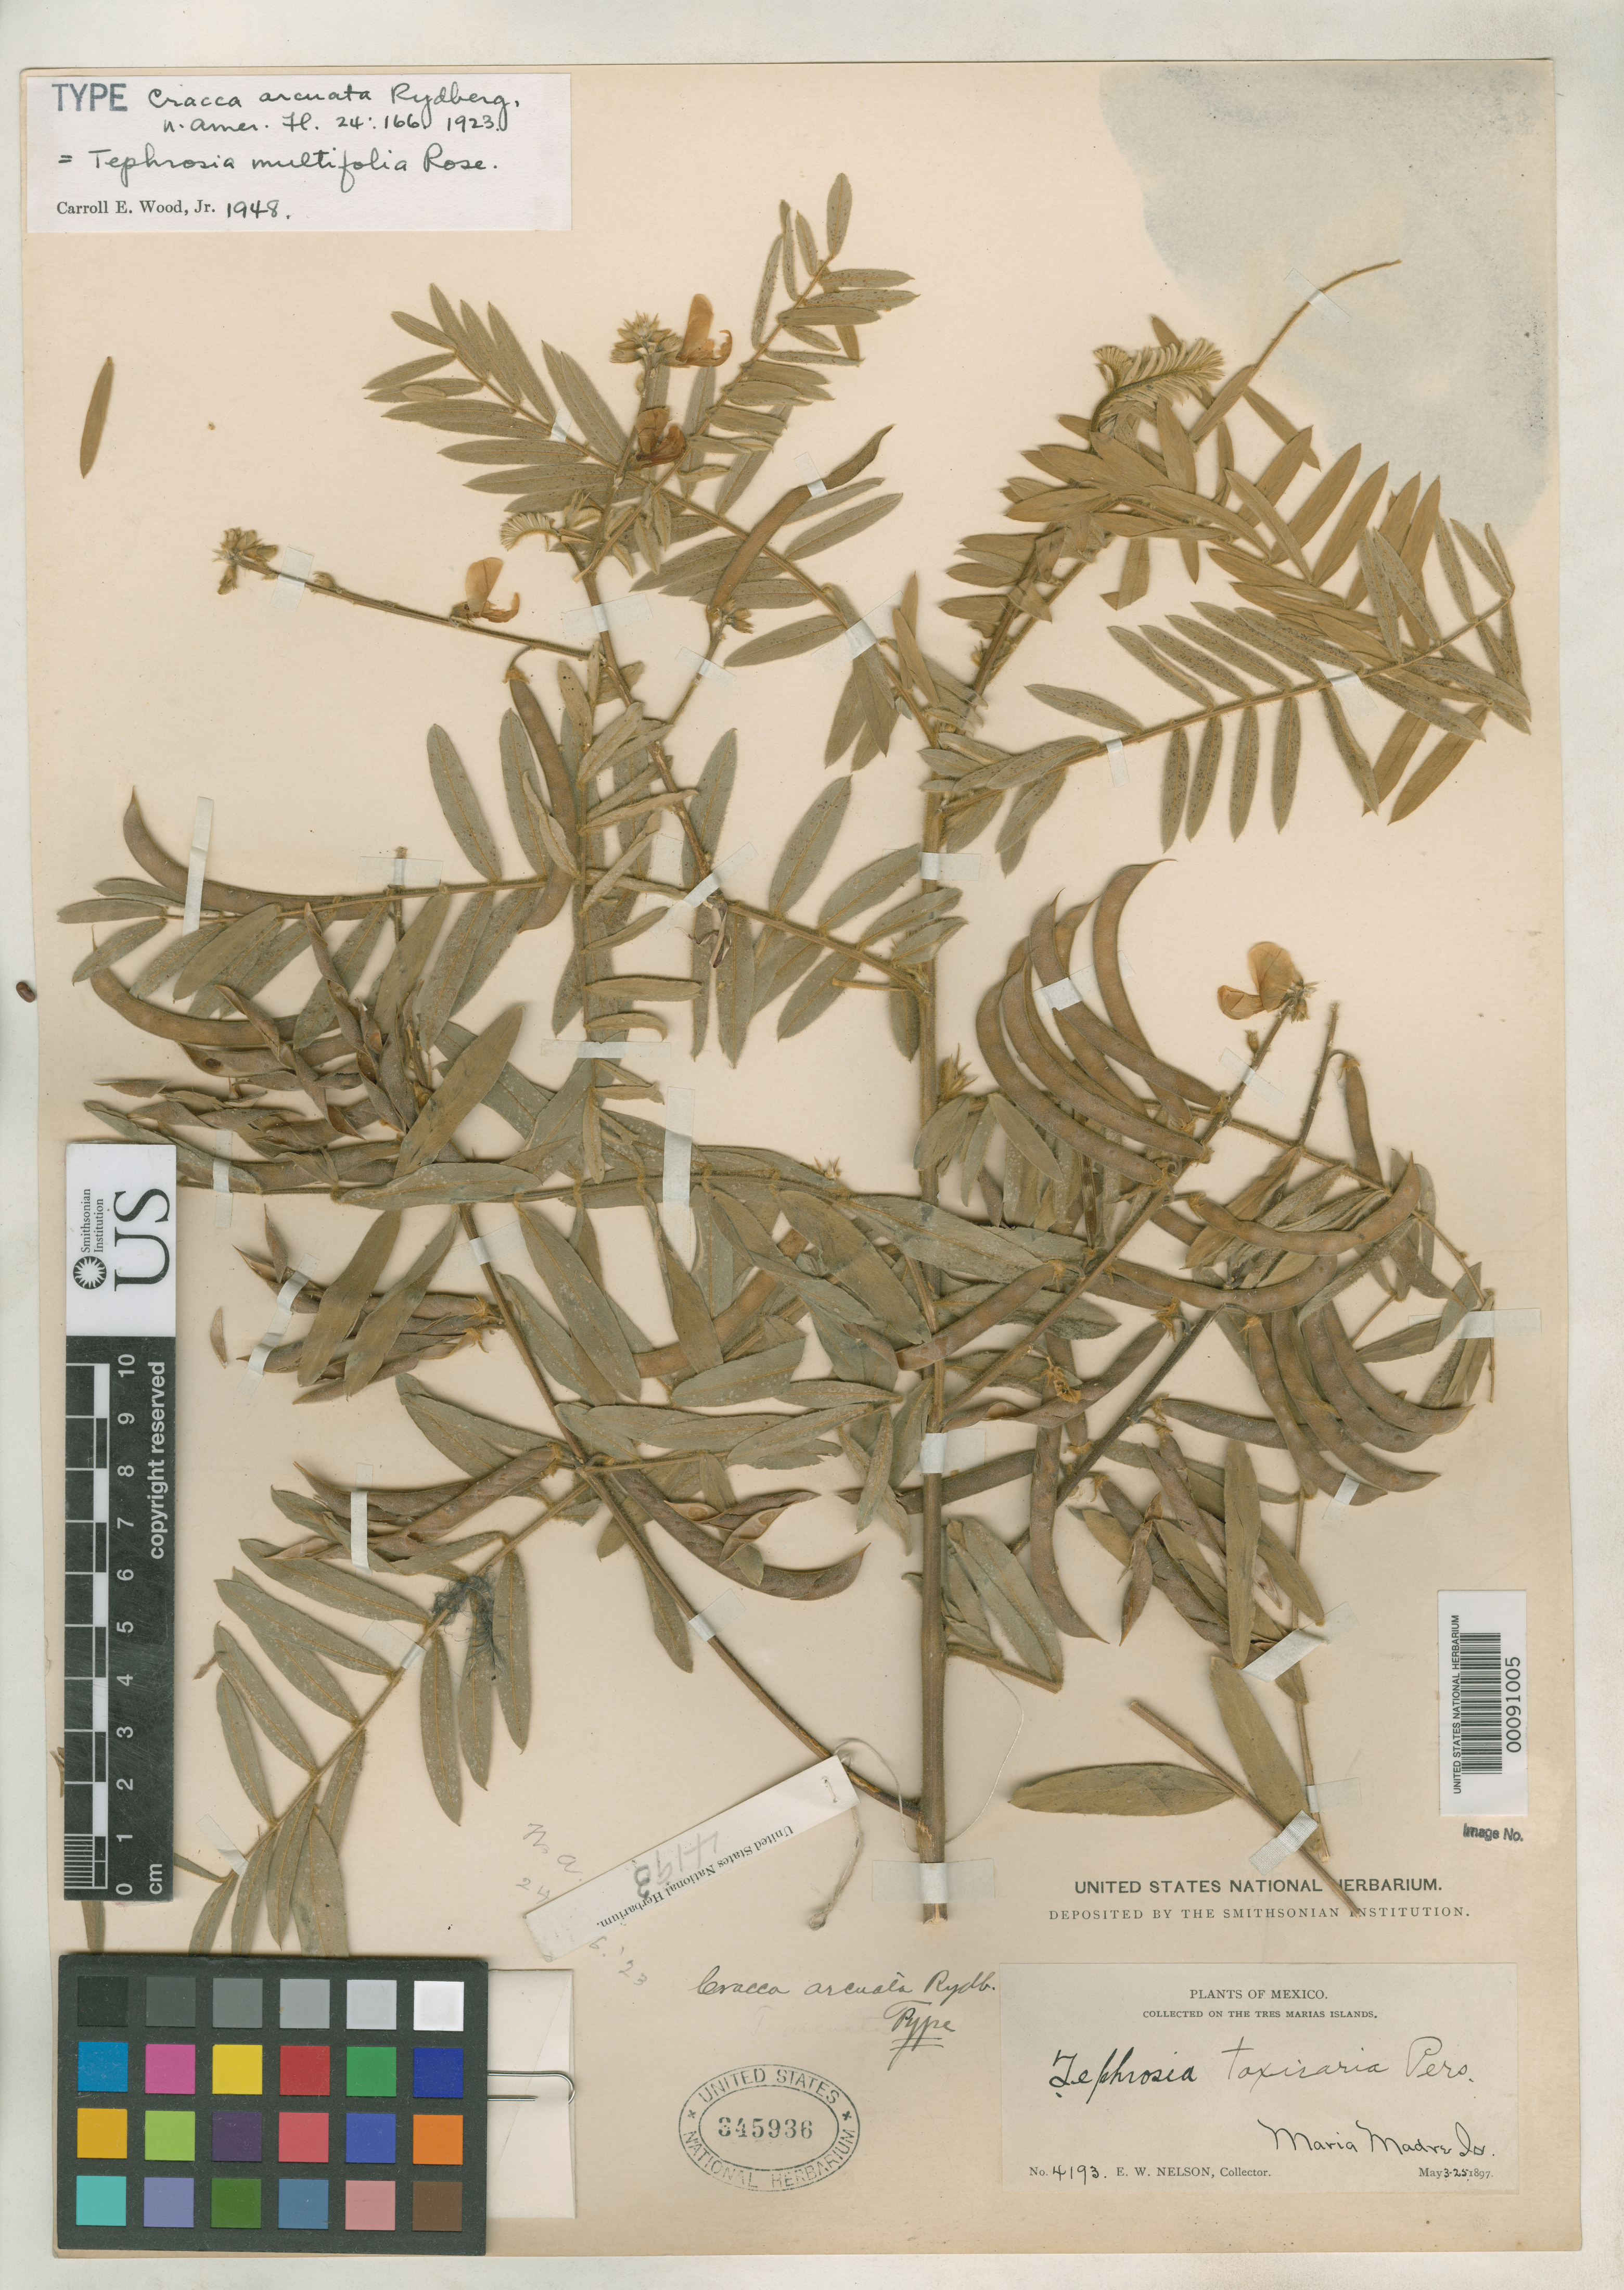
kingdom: Plantae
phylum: Tracheophyta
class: Magnoliopsida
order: Fabales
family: Fabaceae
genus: Cracca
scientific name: Cracca arcuata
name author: Rydb.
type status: Holotype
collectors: E. W. Nelson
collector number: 4193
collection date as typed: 03 May 1897 to 25 May 1897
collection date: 1897-05-03/1897-05-25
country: Mexico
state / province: Nayarit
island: Maria Madre Island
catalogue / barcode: US 345936